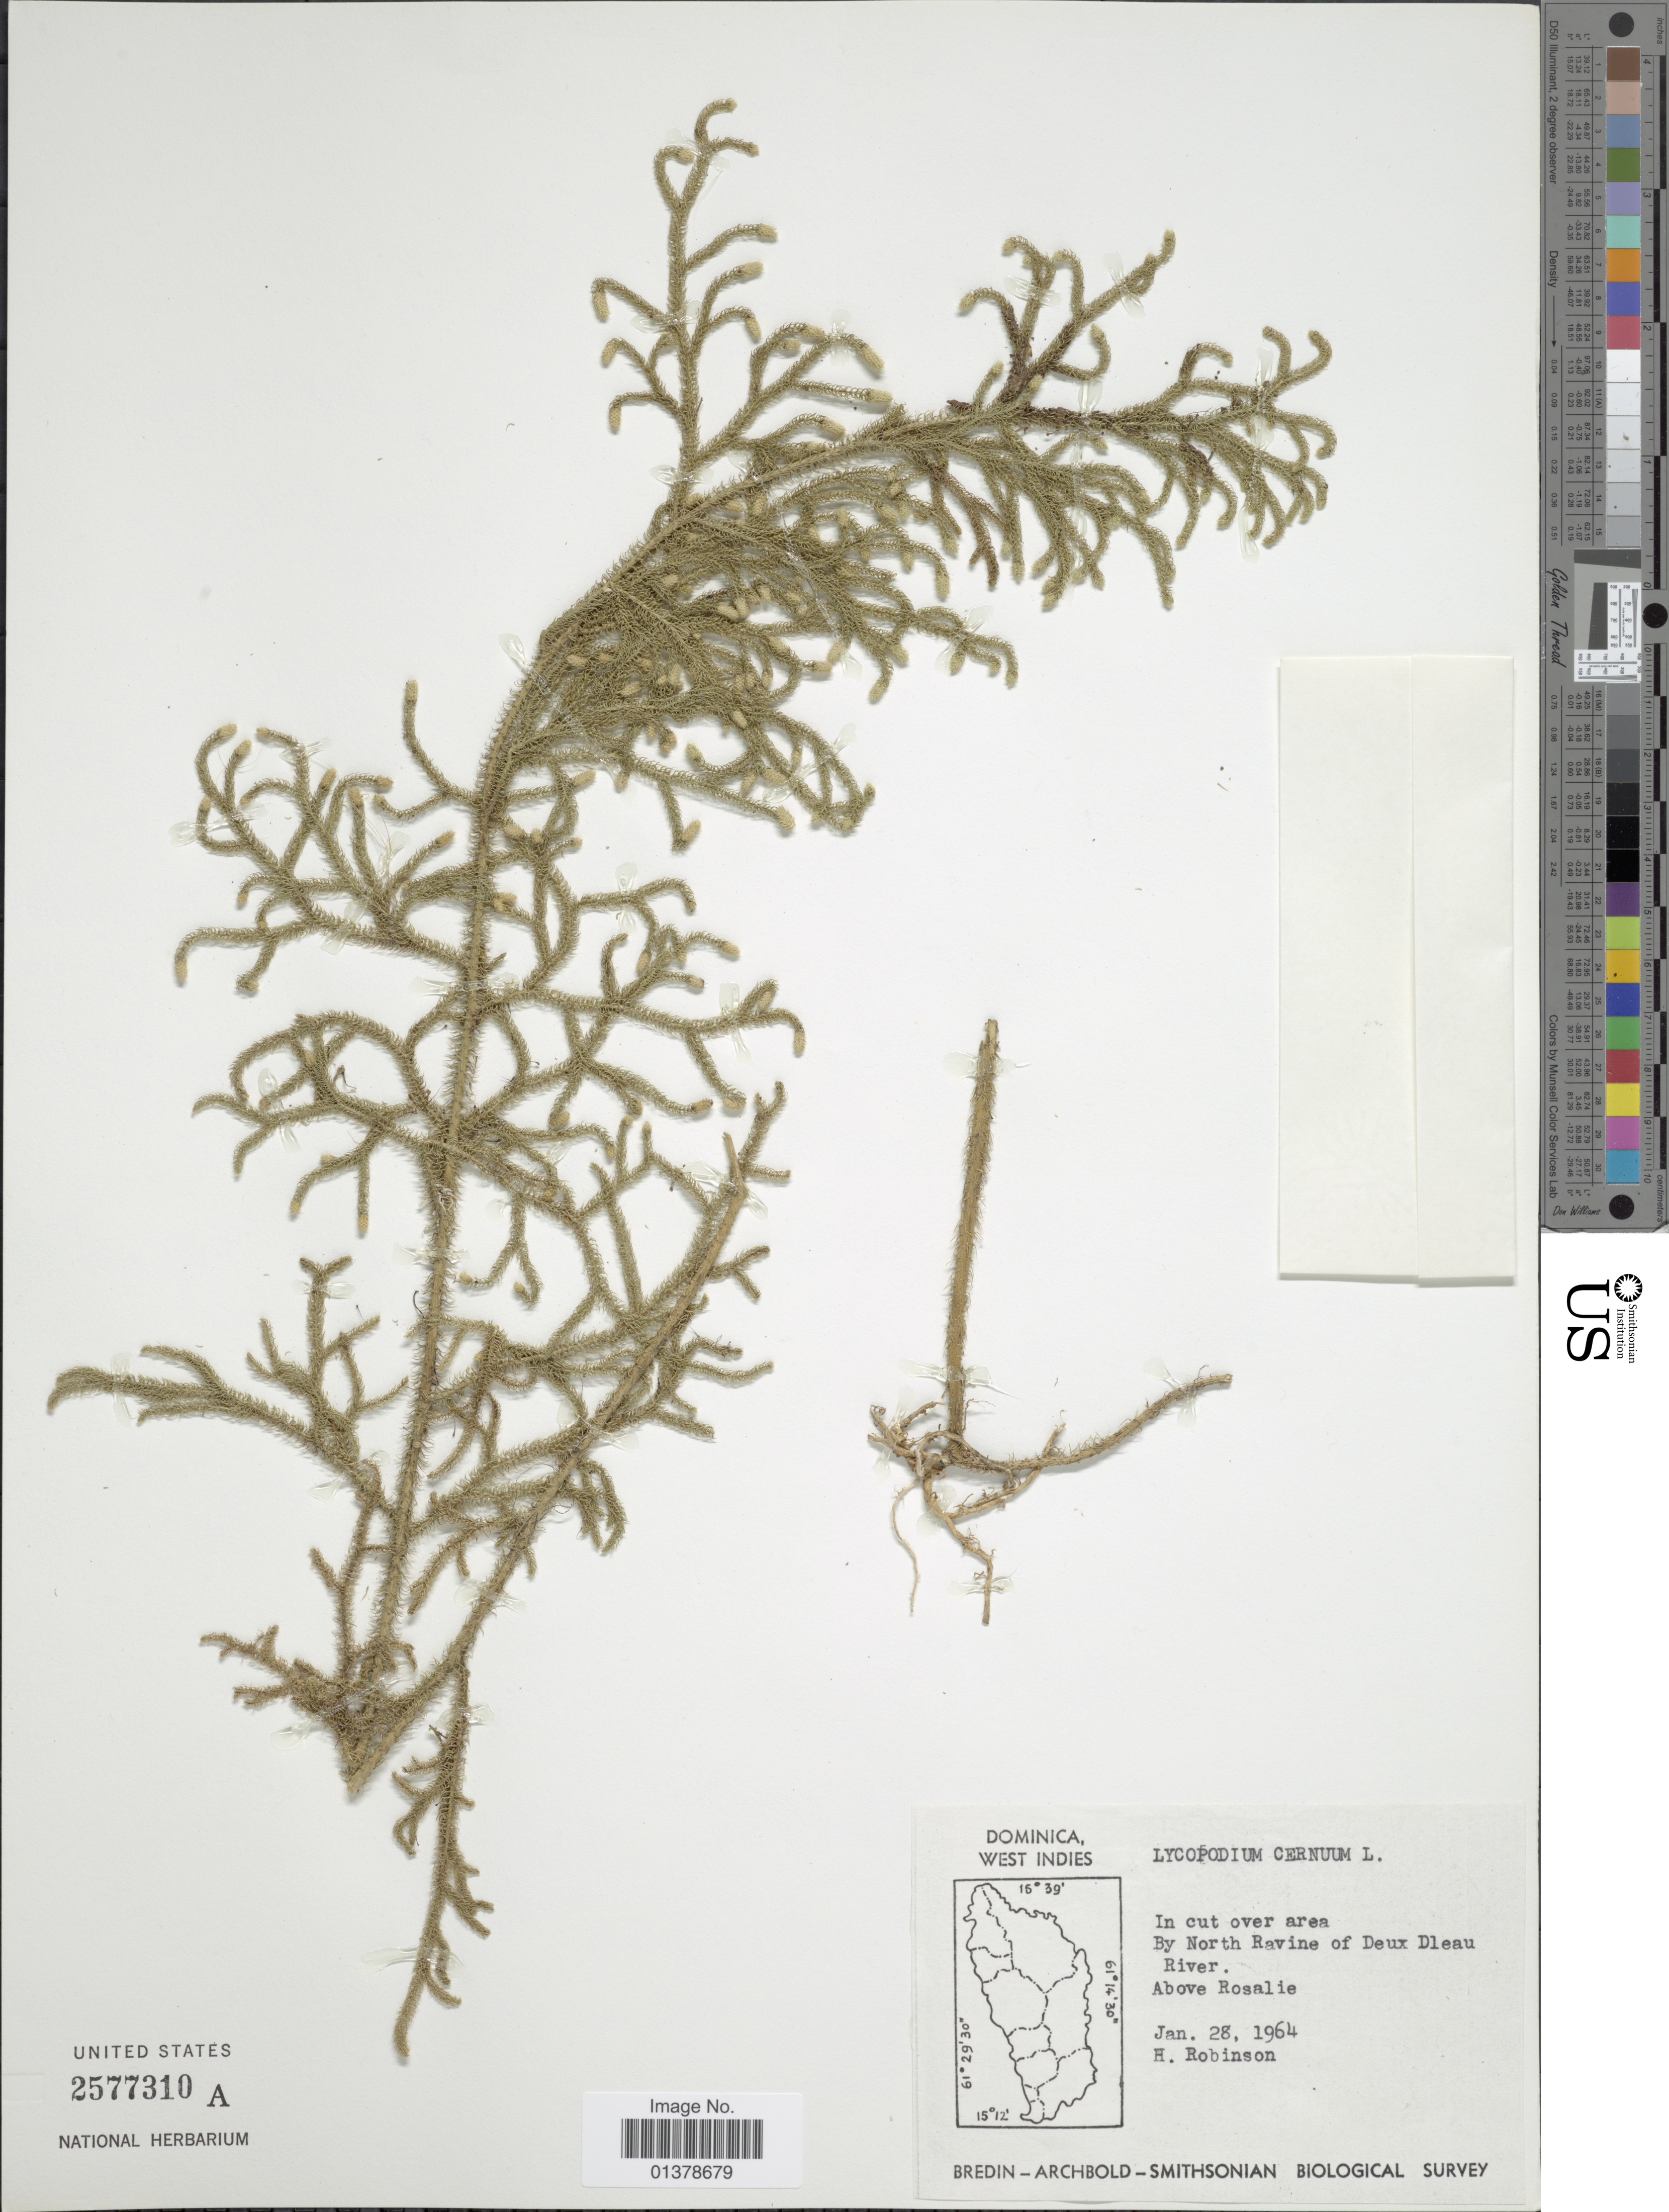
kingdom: Plantae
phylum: Tracheophyta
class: Lycopodiopsida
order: Lycopodiales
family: Lycopodiaceae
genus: Palhinhaea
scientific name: Palhinhaea cernua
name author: (L.) Vasc. & Franco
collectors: H. Robinson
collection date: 1964-01-28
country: Dominica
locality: Cut over area By North Ravine of Deux Dleau River, Above Rosalie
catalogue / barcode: US 2577310A